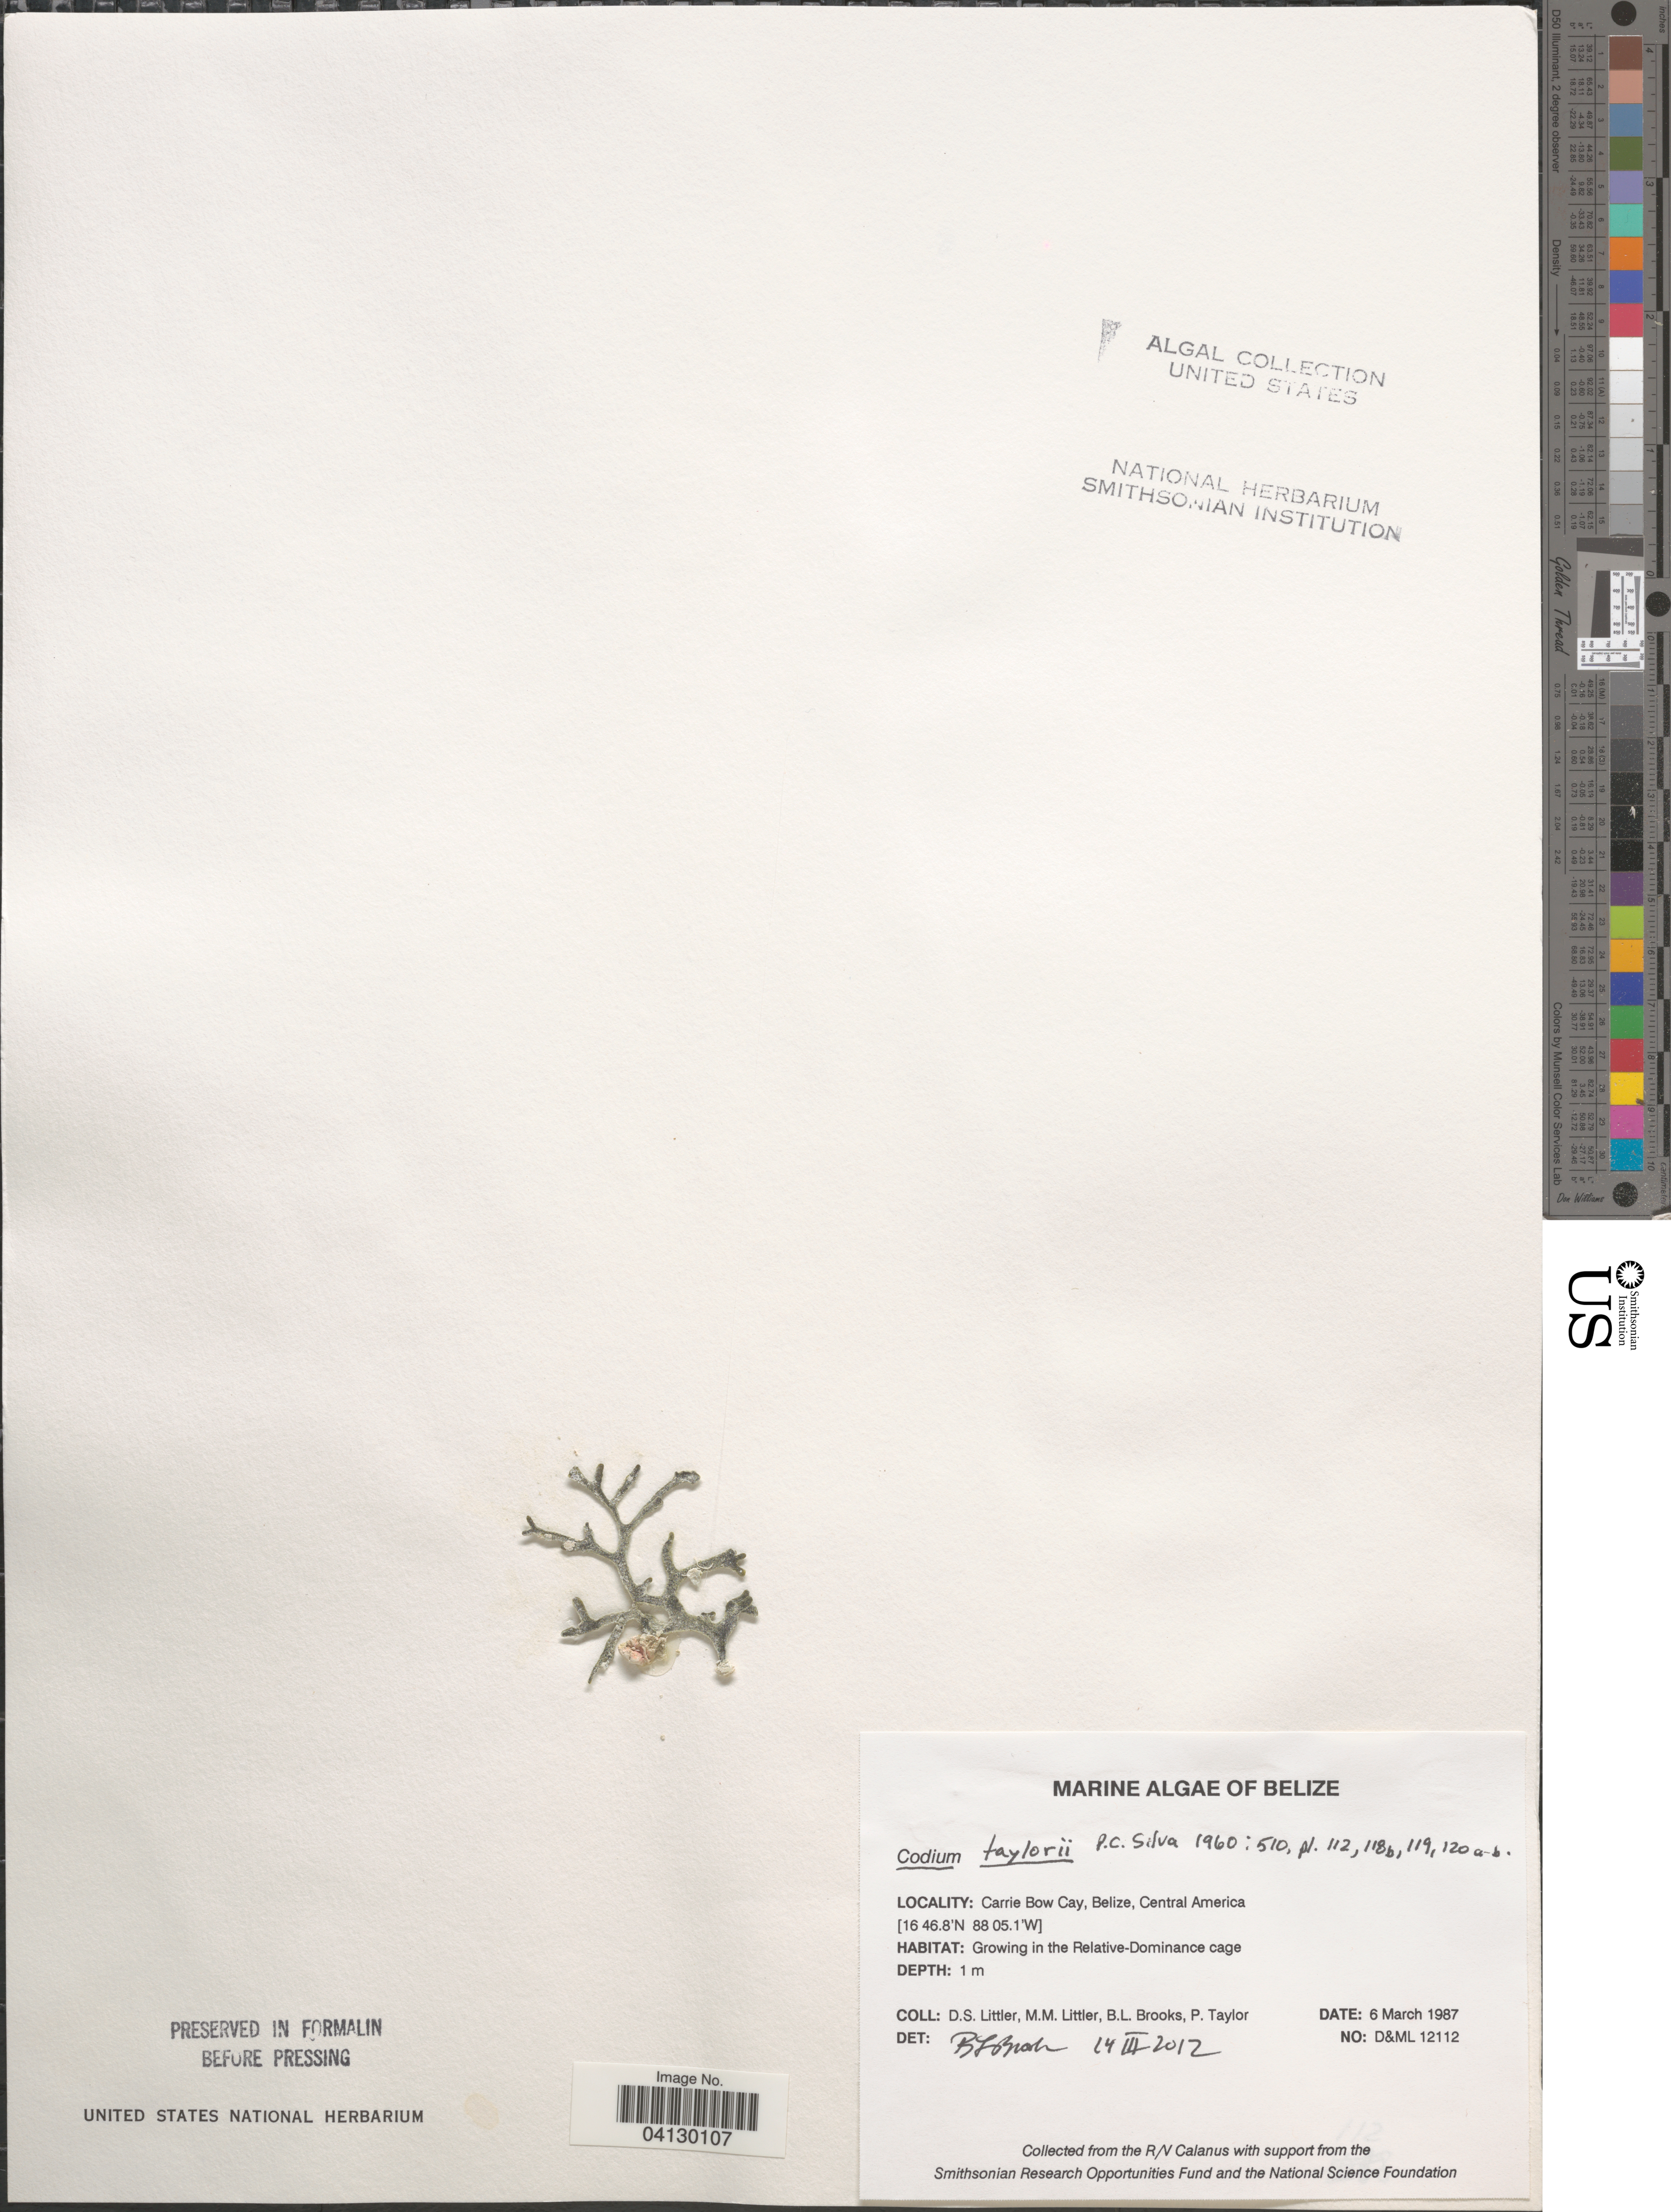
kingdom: Plantae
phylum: Chlorophyta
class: Ulvophyceae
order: Bryopsidales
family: Codiaceae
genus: Codium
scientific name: Codium taylorii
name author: P.C. Silva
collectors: D. S. Littler, M. Brooks & P. Taylor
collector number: D&ML 12112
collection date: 1987-03-06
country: Belize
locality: Carrie Bow Cay.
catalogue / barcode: US 328858